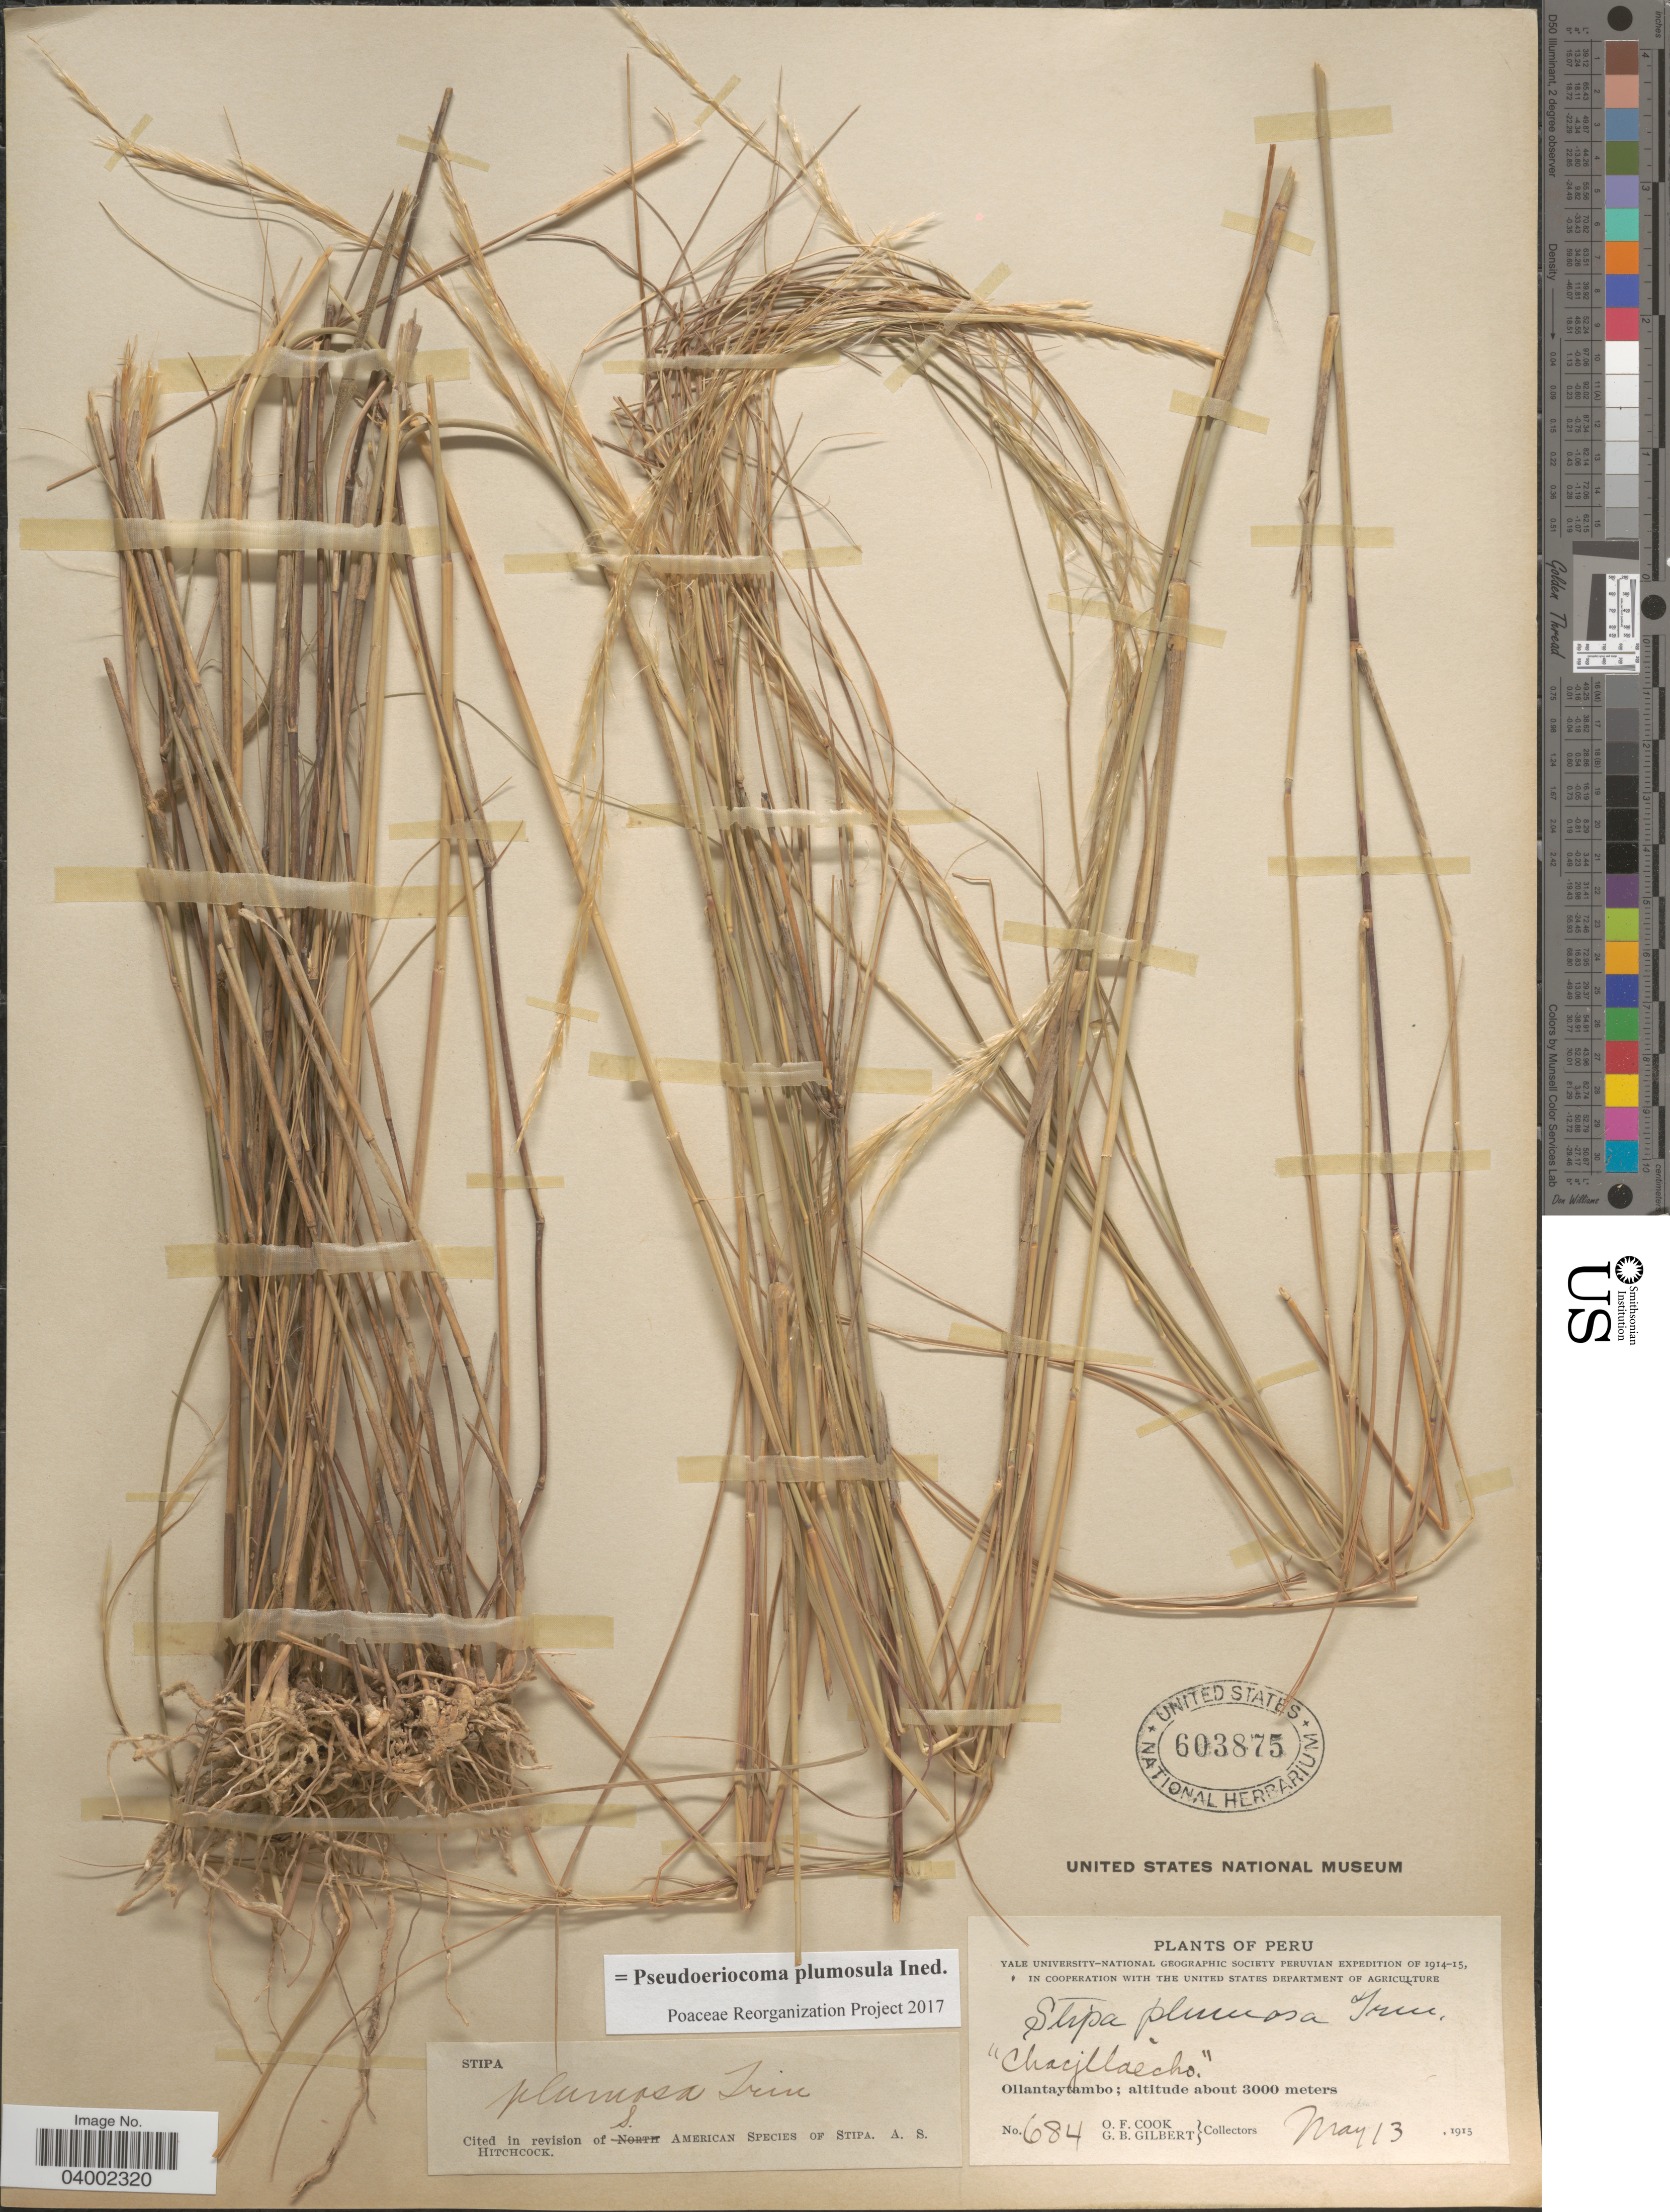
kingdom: Plantae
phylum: Tracheophyta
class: Liliopsida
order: Poales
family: Poaceae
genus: Pseudoeriocoma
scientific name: Pseudoeriocoma plumosula ined.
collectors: O. F. Cook & G. B. Gilbert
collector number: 684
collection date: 1915-05-13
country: Peru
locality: Ollantaytambo.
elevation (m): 3000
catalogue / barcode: US 603875